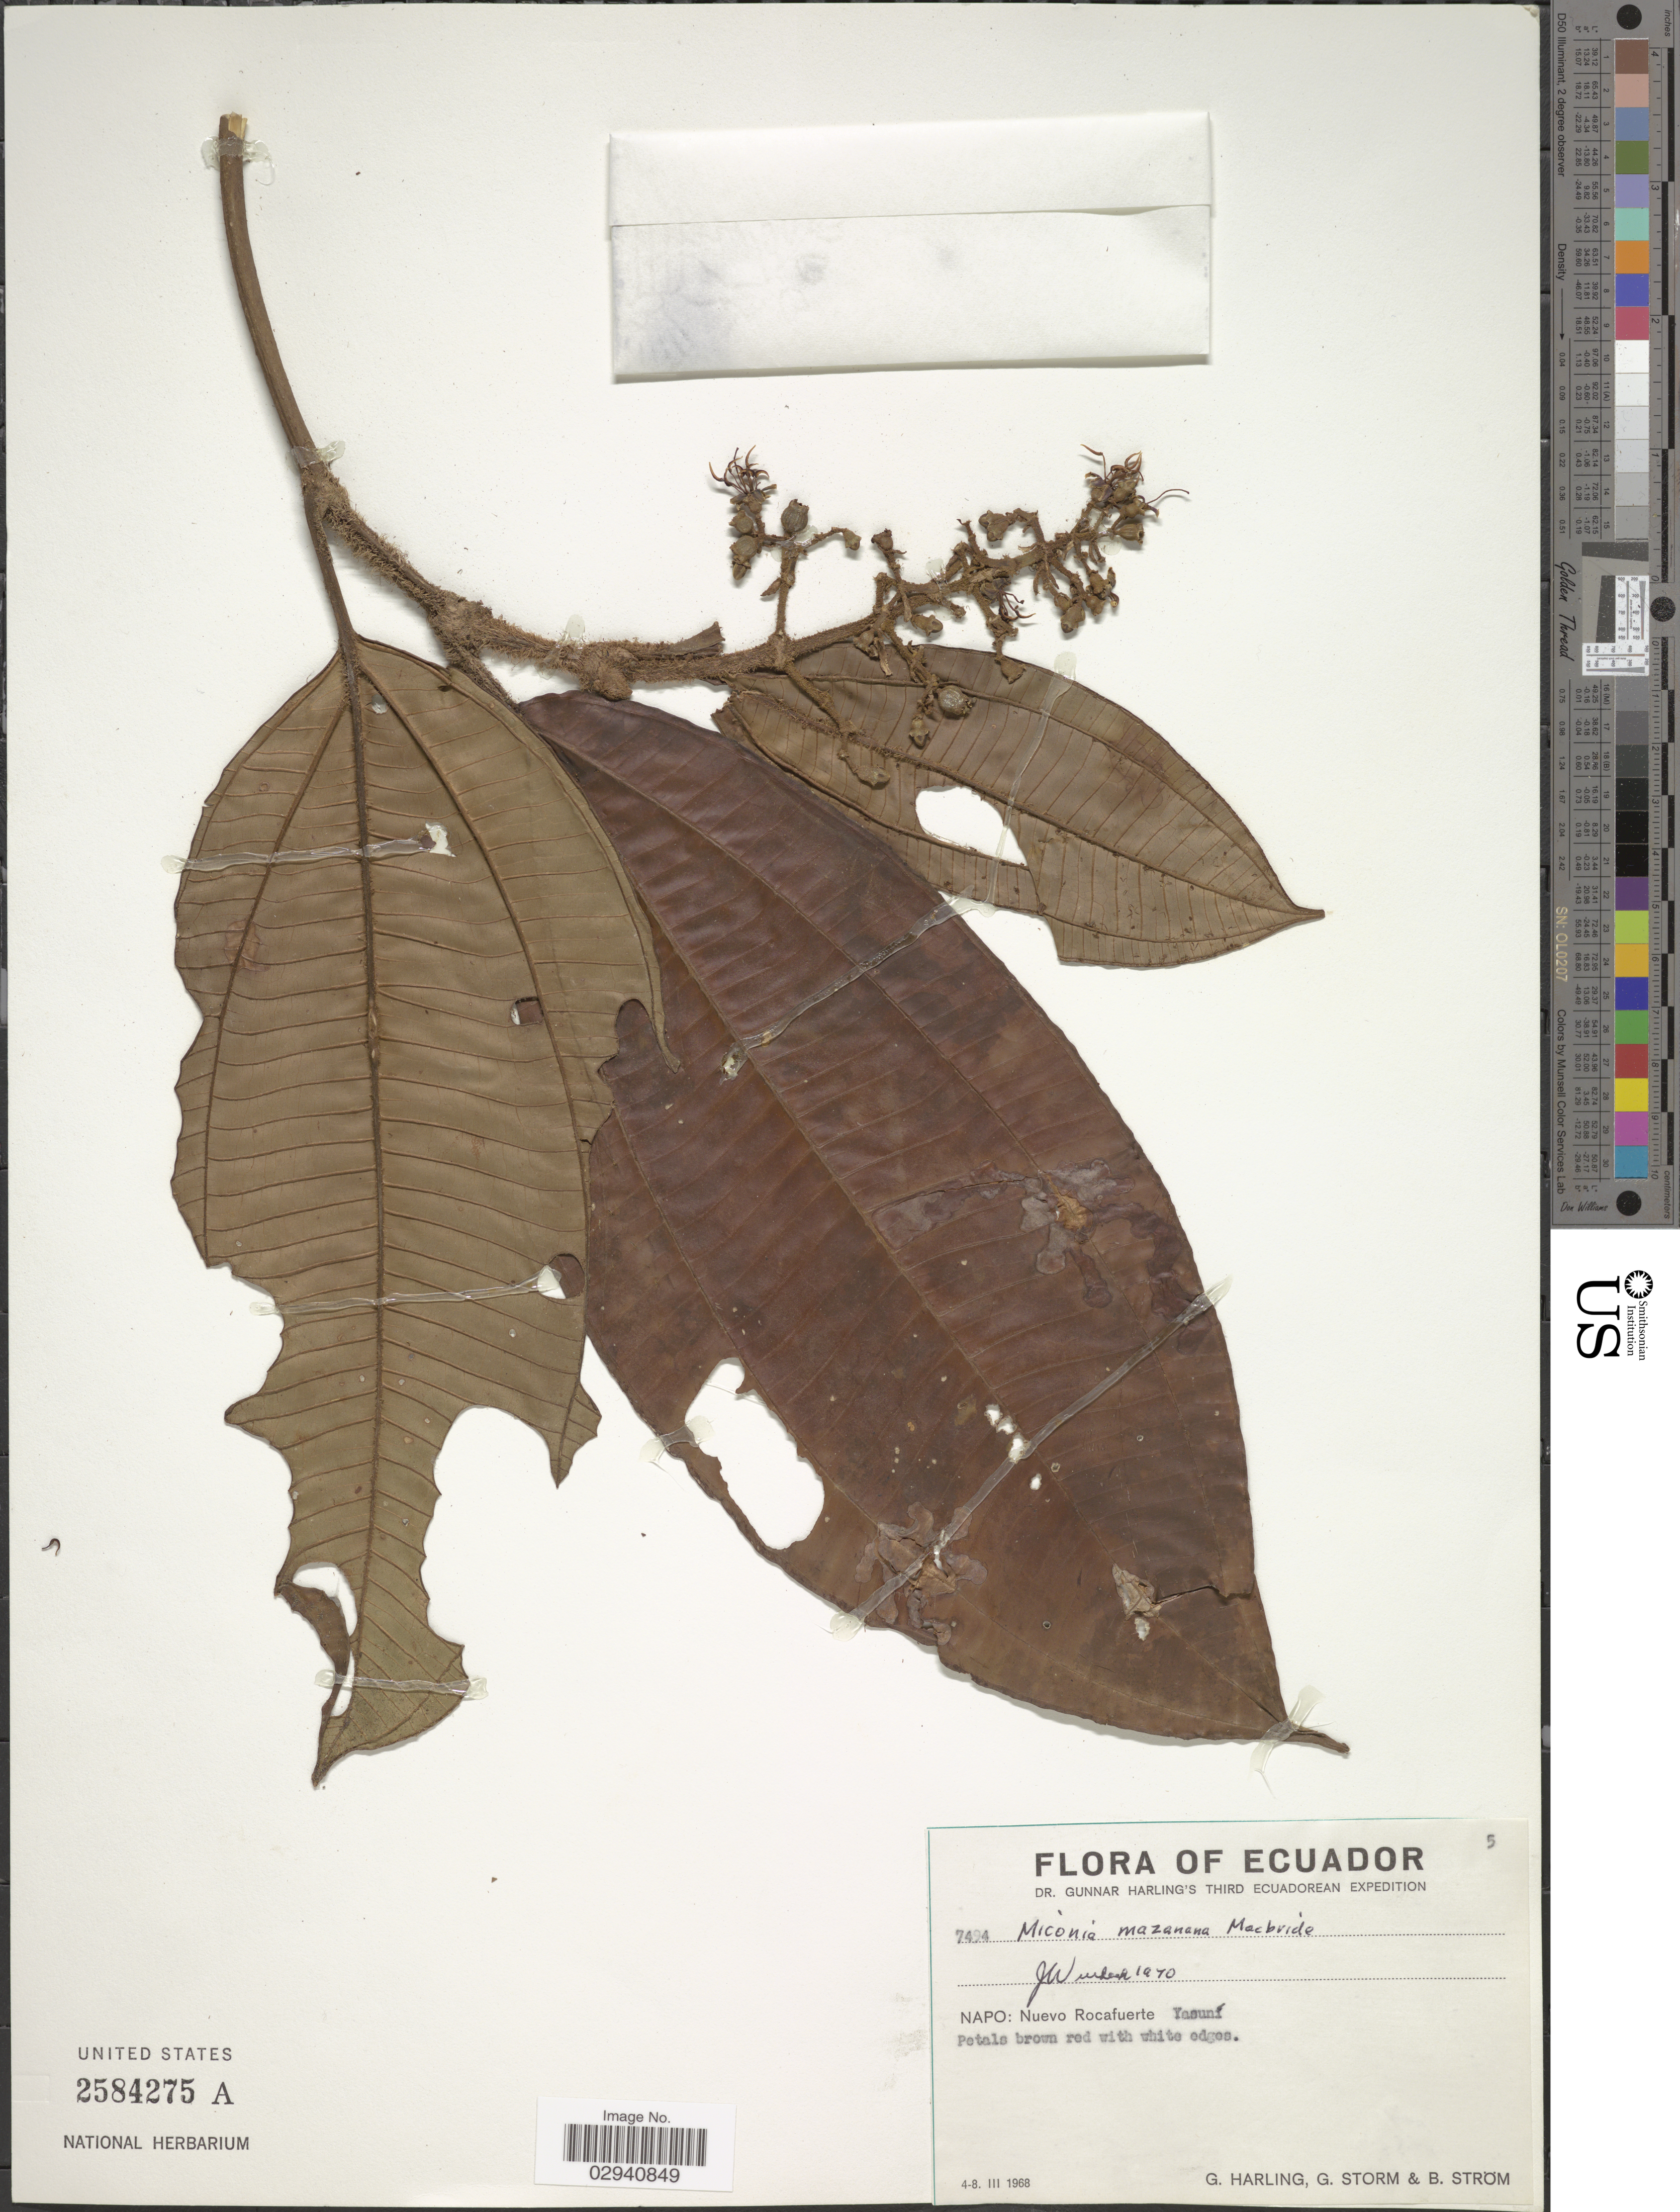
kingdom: Plantae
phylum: Tracheophyta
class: Magnoliopsida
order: Myrtales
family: Melastomataceae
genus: Miconia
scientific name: Miconia mazanana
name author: J.F. Macbr.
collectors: G. Harling, G. Storm & B. Ström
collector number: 7494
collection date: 1968-03-04/1968-03-08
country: Ecuador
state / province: Napo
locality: Nuevo Rocafuerte Yasuní.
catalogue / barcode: US 2584275A